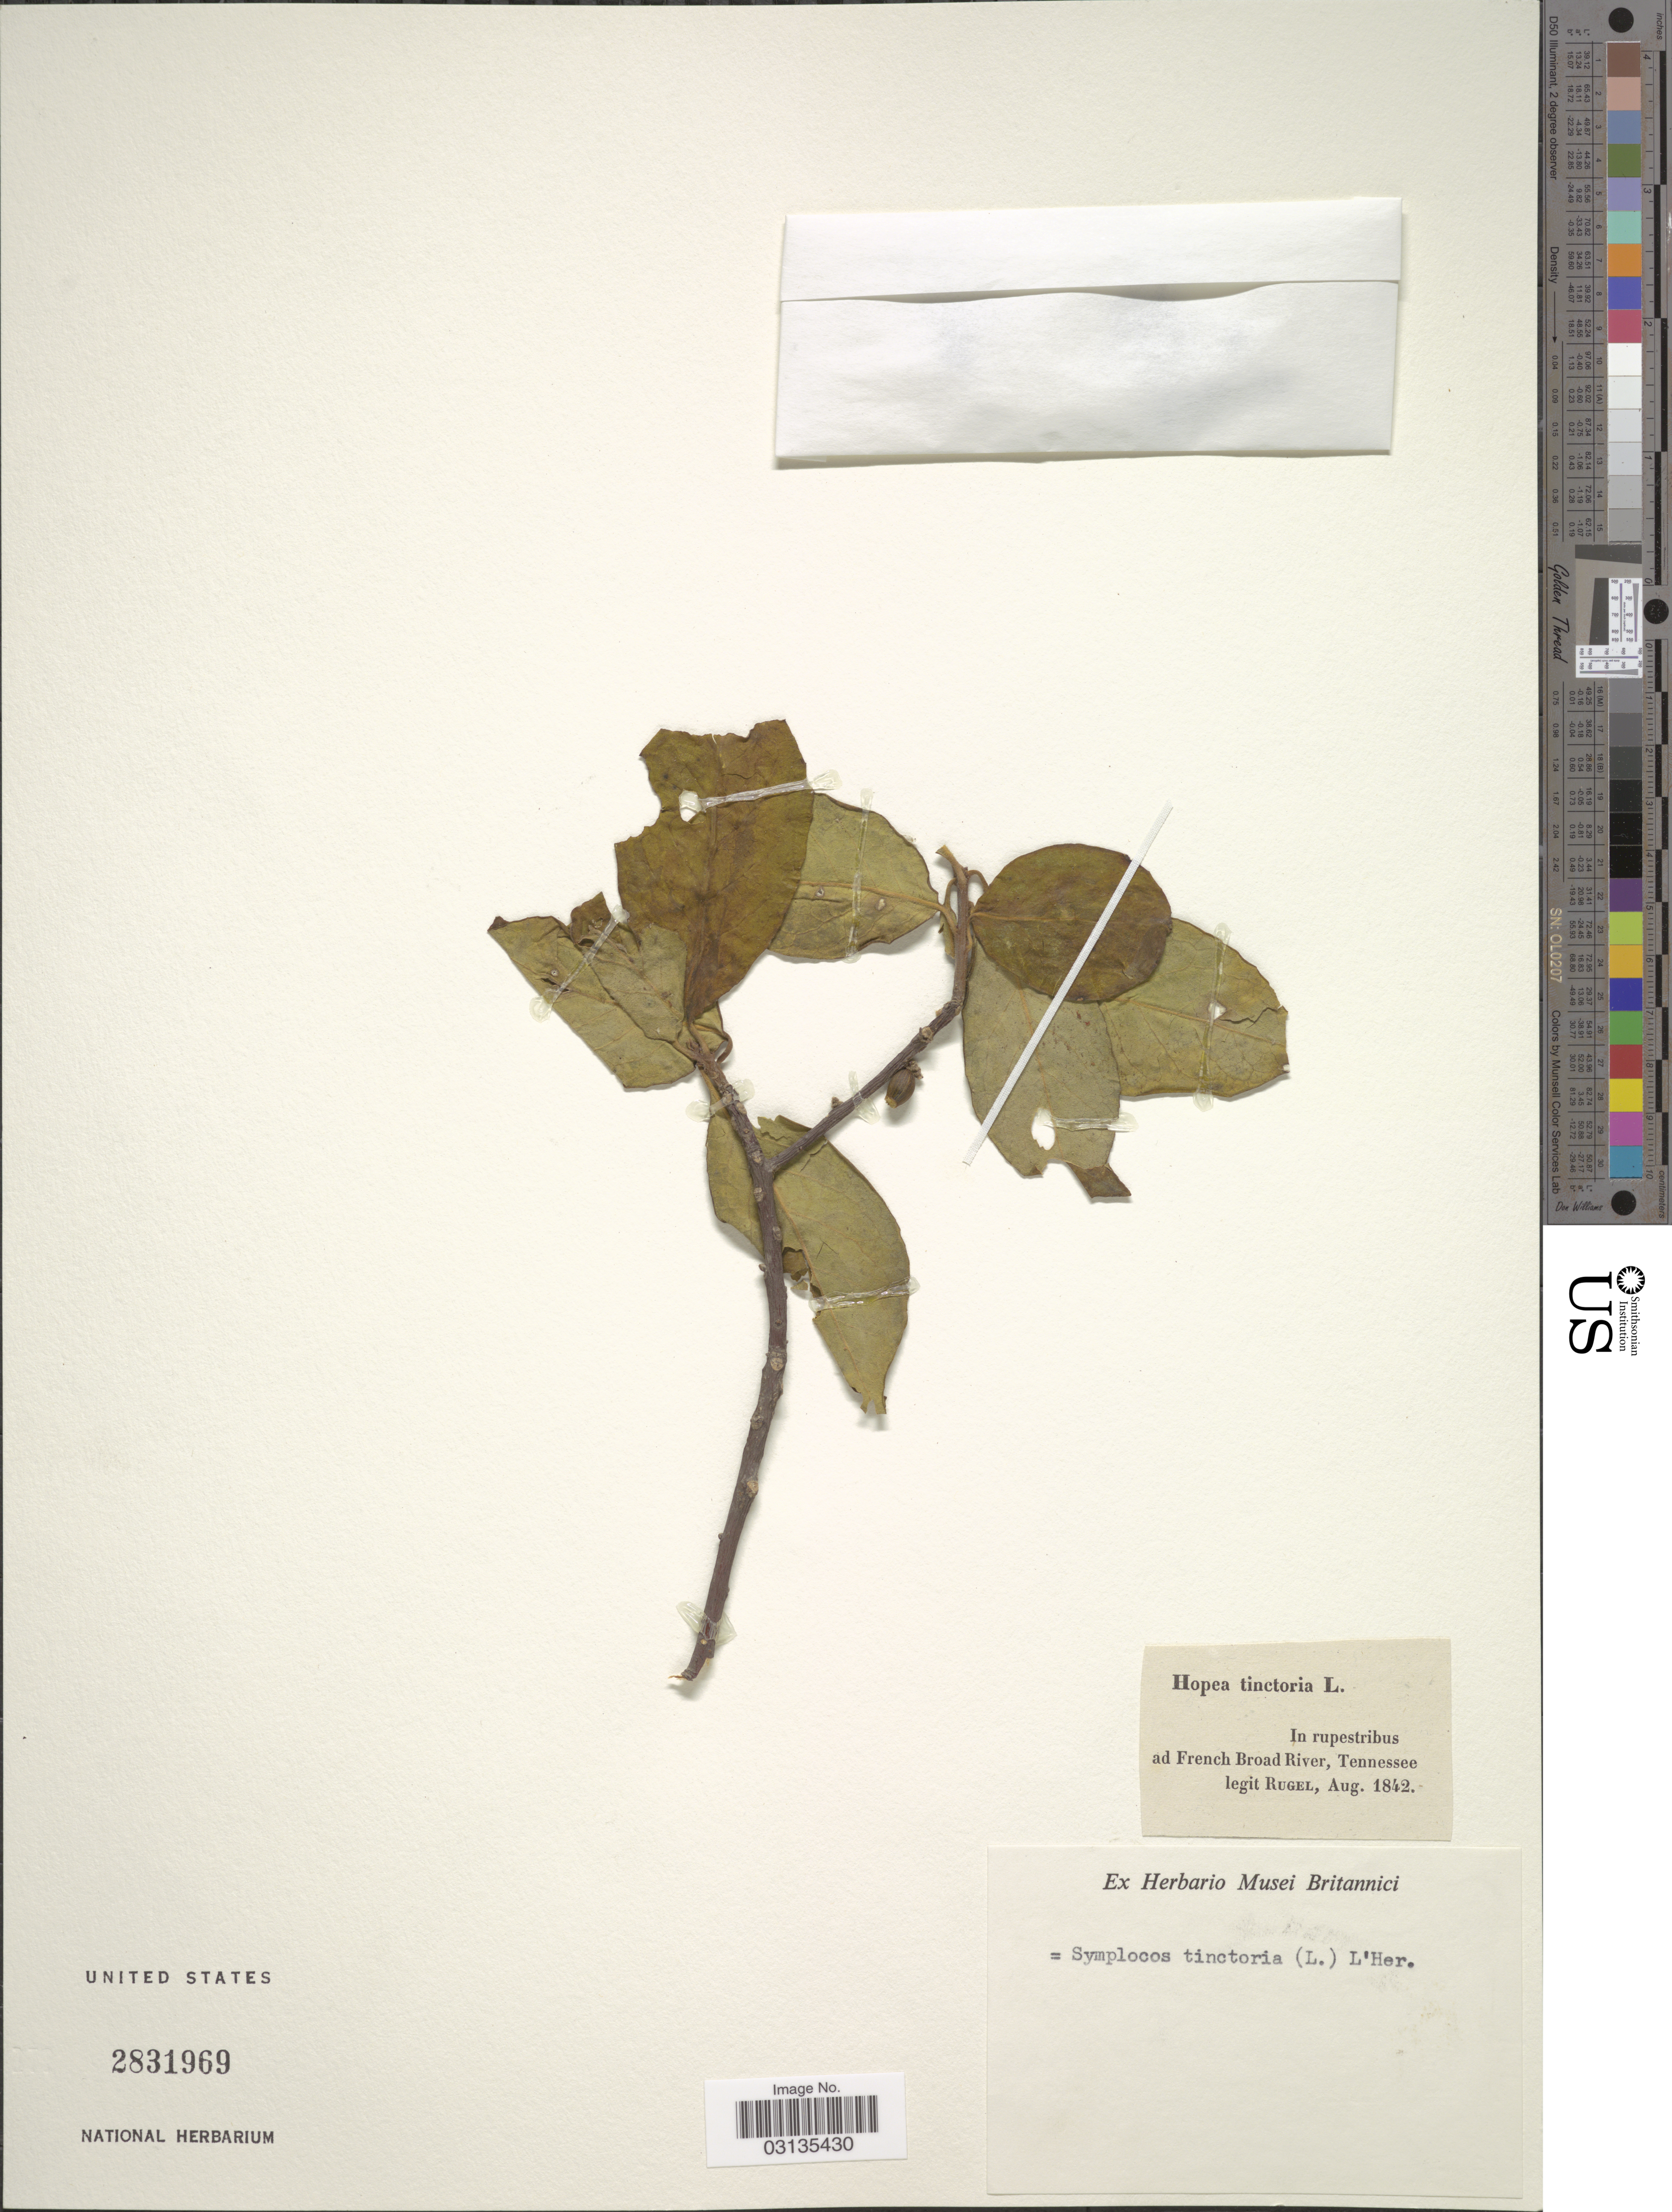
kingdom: Plantae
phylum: Tracheophyta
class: Magnoliopsida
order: Ericales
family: Symplocaceae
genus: Symplocos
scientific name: Symplocos tinctoria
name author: (L.) L'Hér.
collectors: Rugel, --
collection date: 1842-08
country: United States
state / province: Tennessee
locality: In rupestribus ad French Broad River.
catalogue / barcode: US 2831969